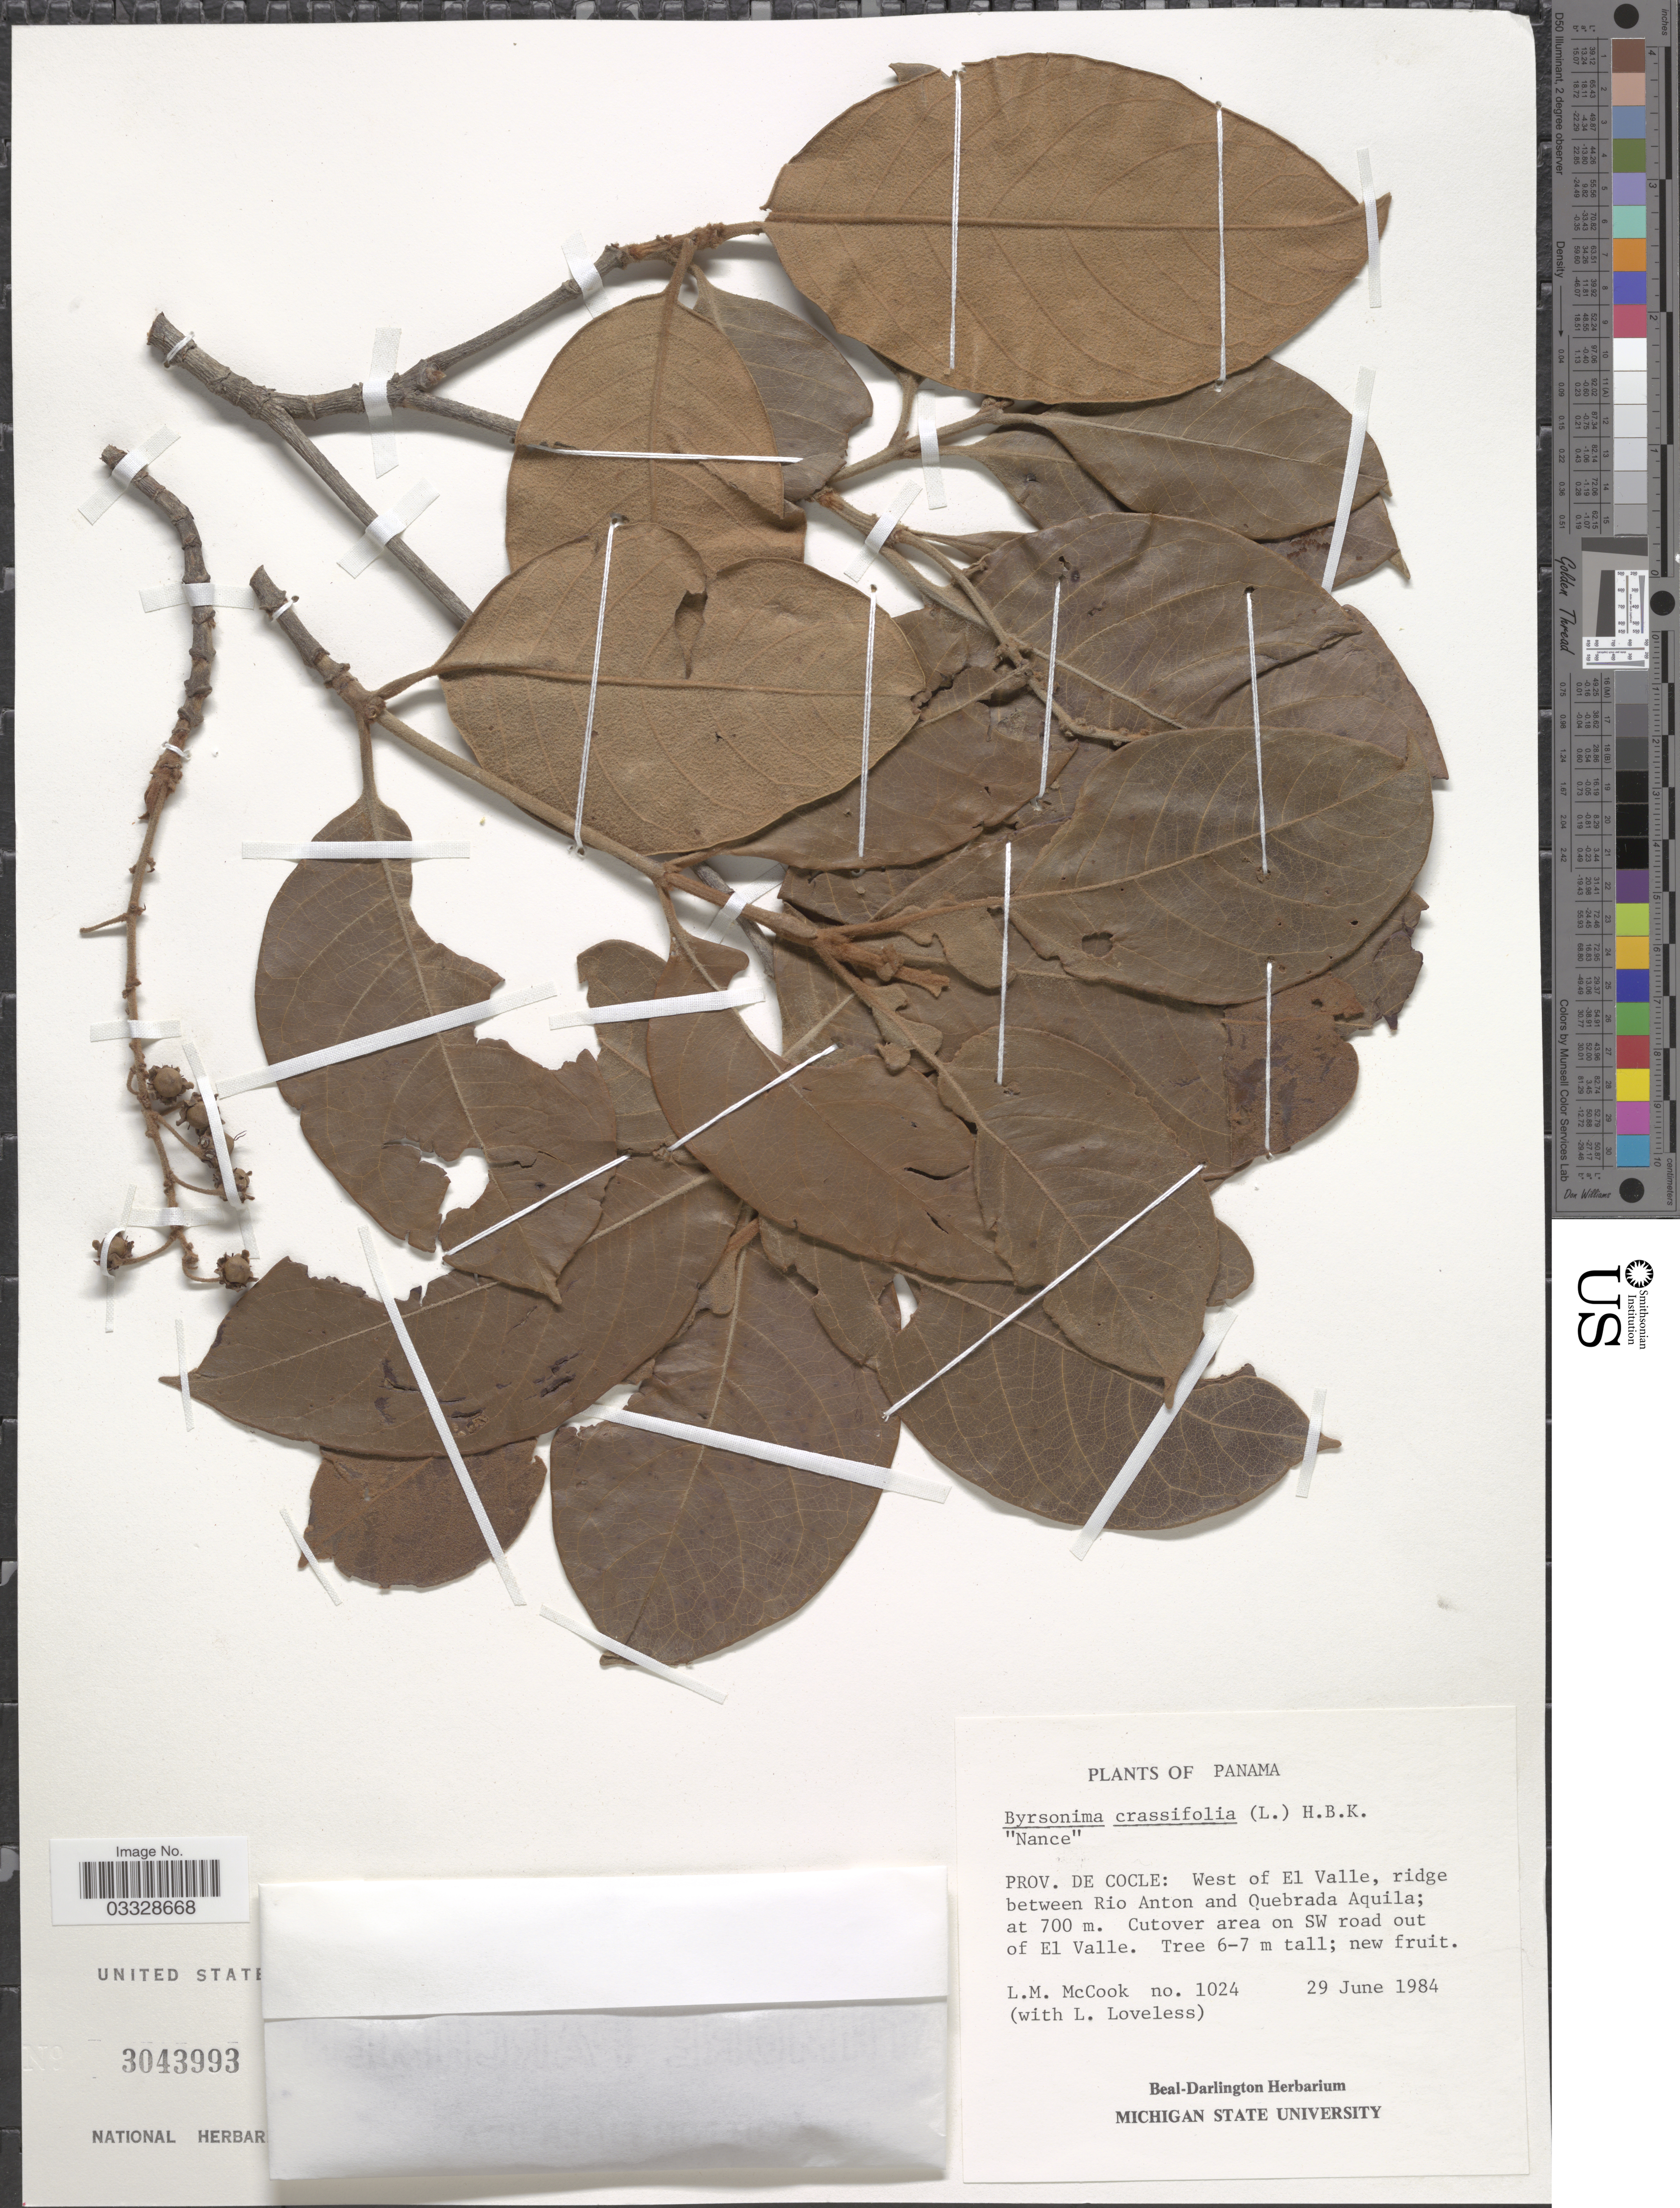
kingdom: Plantae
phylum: Tracheophyta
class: Magnoliopsida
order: Malpighiales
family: Malpighiaceae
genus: Byrsonima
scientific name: Byrsonima crassifolia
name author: (L.) Kunth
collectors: L. McCook & L. Loveless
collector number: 1024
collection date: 1984-06-29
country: Panama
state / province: Coclé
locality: West of El Valle, ridge between Rio Anton and Quebrada Aquila. Cutover area on SW road out of El Valle.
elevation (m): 700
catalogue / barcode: US 3043993